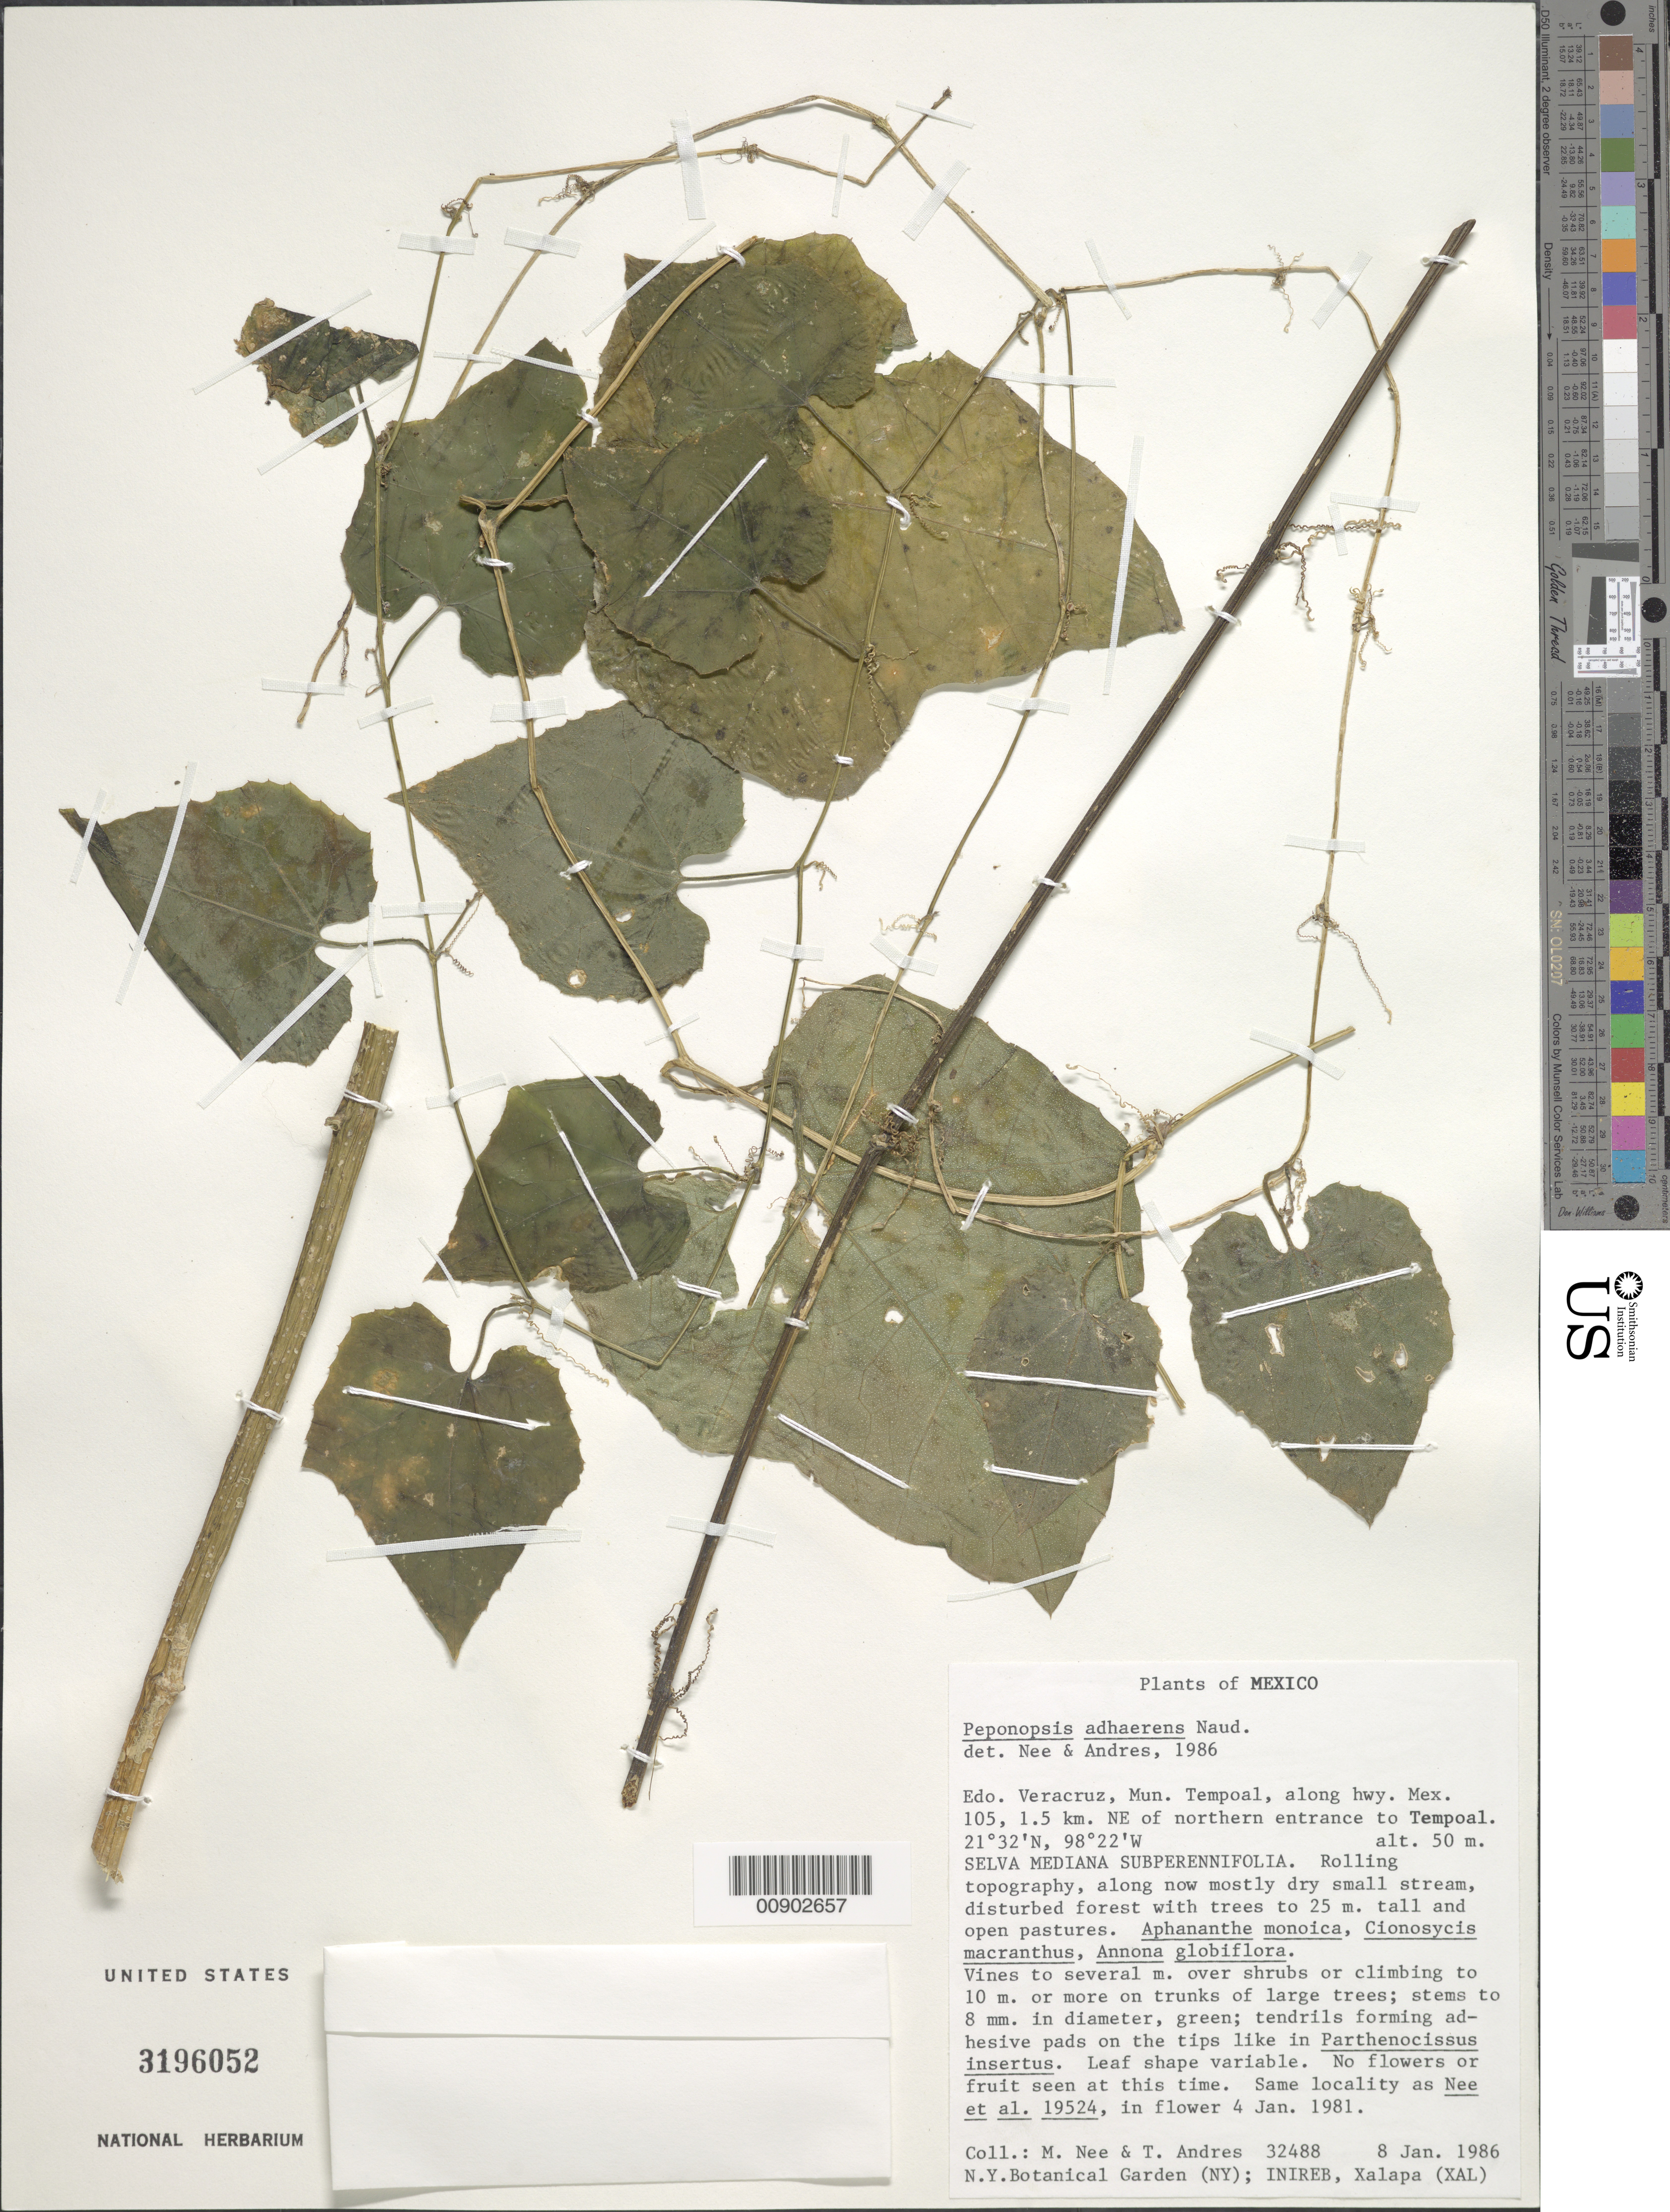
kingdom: Plantae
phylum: Tracheophyta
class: Magnoliopsida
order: Cucurbitales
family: Cucurbitaceae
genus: Cayaponia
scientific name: Cayaponia attenuata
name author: (Hook. & Arn.) Cogn.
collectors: M. Nee & T. Andres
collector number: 32488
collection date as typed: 08 Jan 1986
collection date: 1986-01-08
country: Mexico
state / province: Veracruz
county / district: Tempoal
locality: Along Hwy. Mex. 105, 1.5 km. NE of northern entrance to Tempoal, Municipio Tempoal, Veracruz.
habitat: Selva mediana subpenennifolia. Rolling topography, along now mostly dry small stream, disturbed forest w/trees to 25 m tall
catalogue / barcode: US 3196052